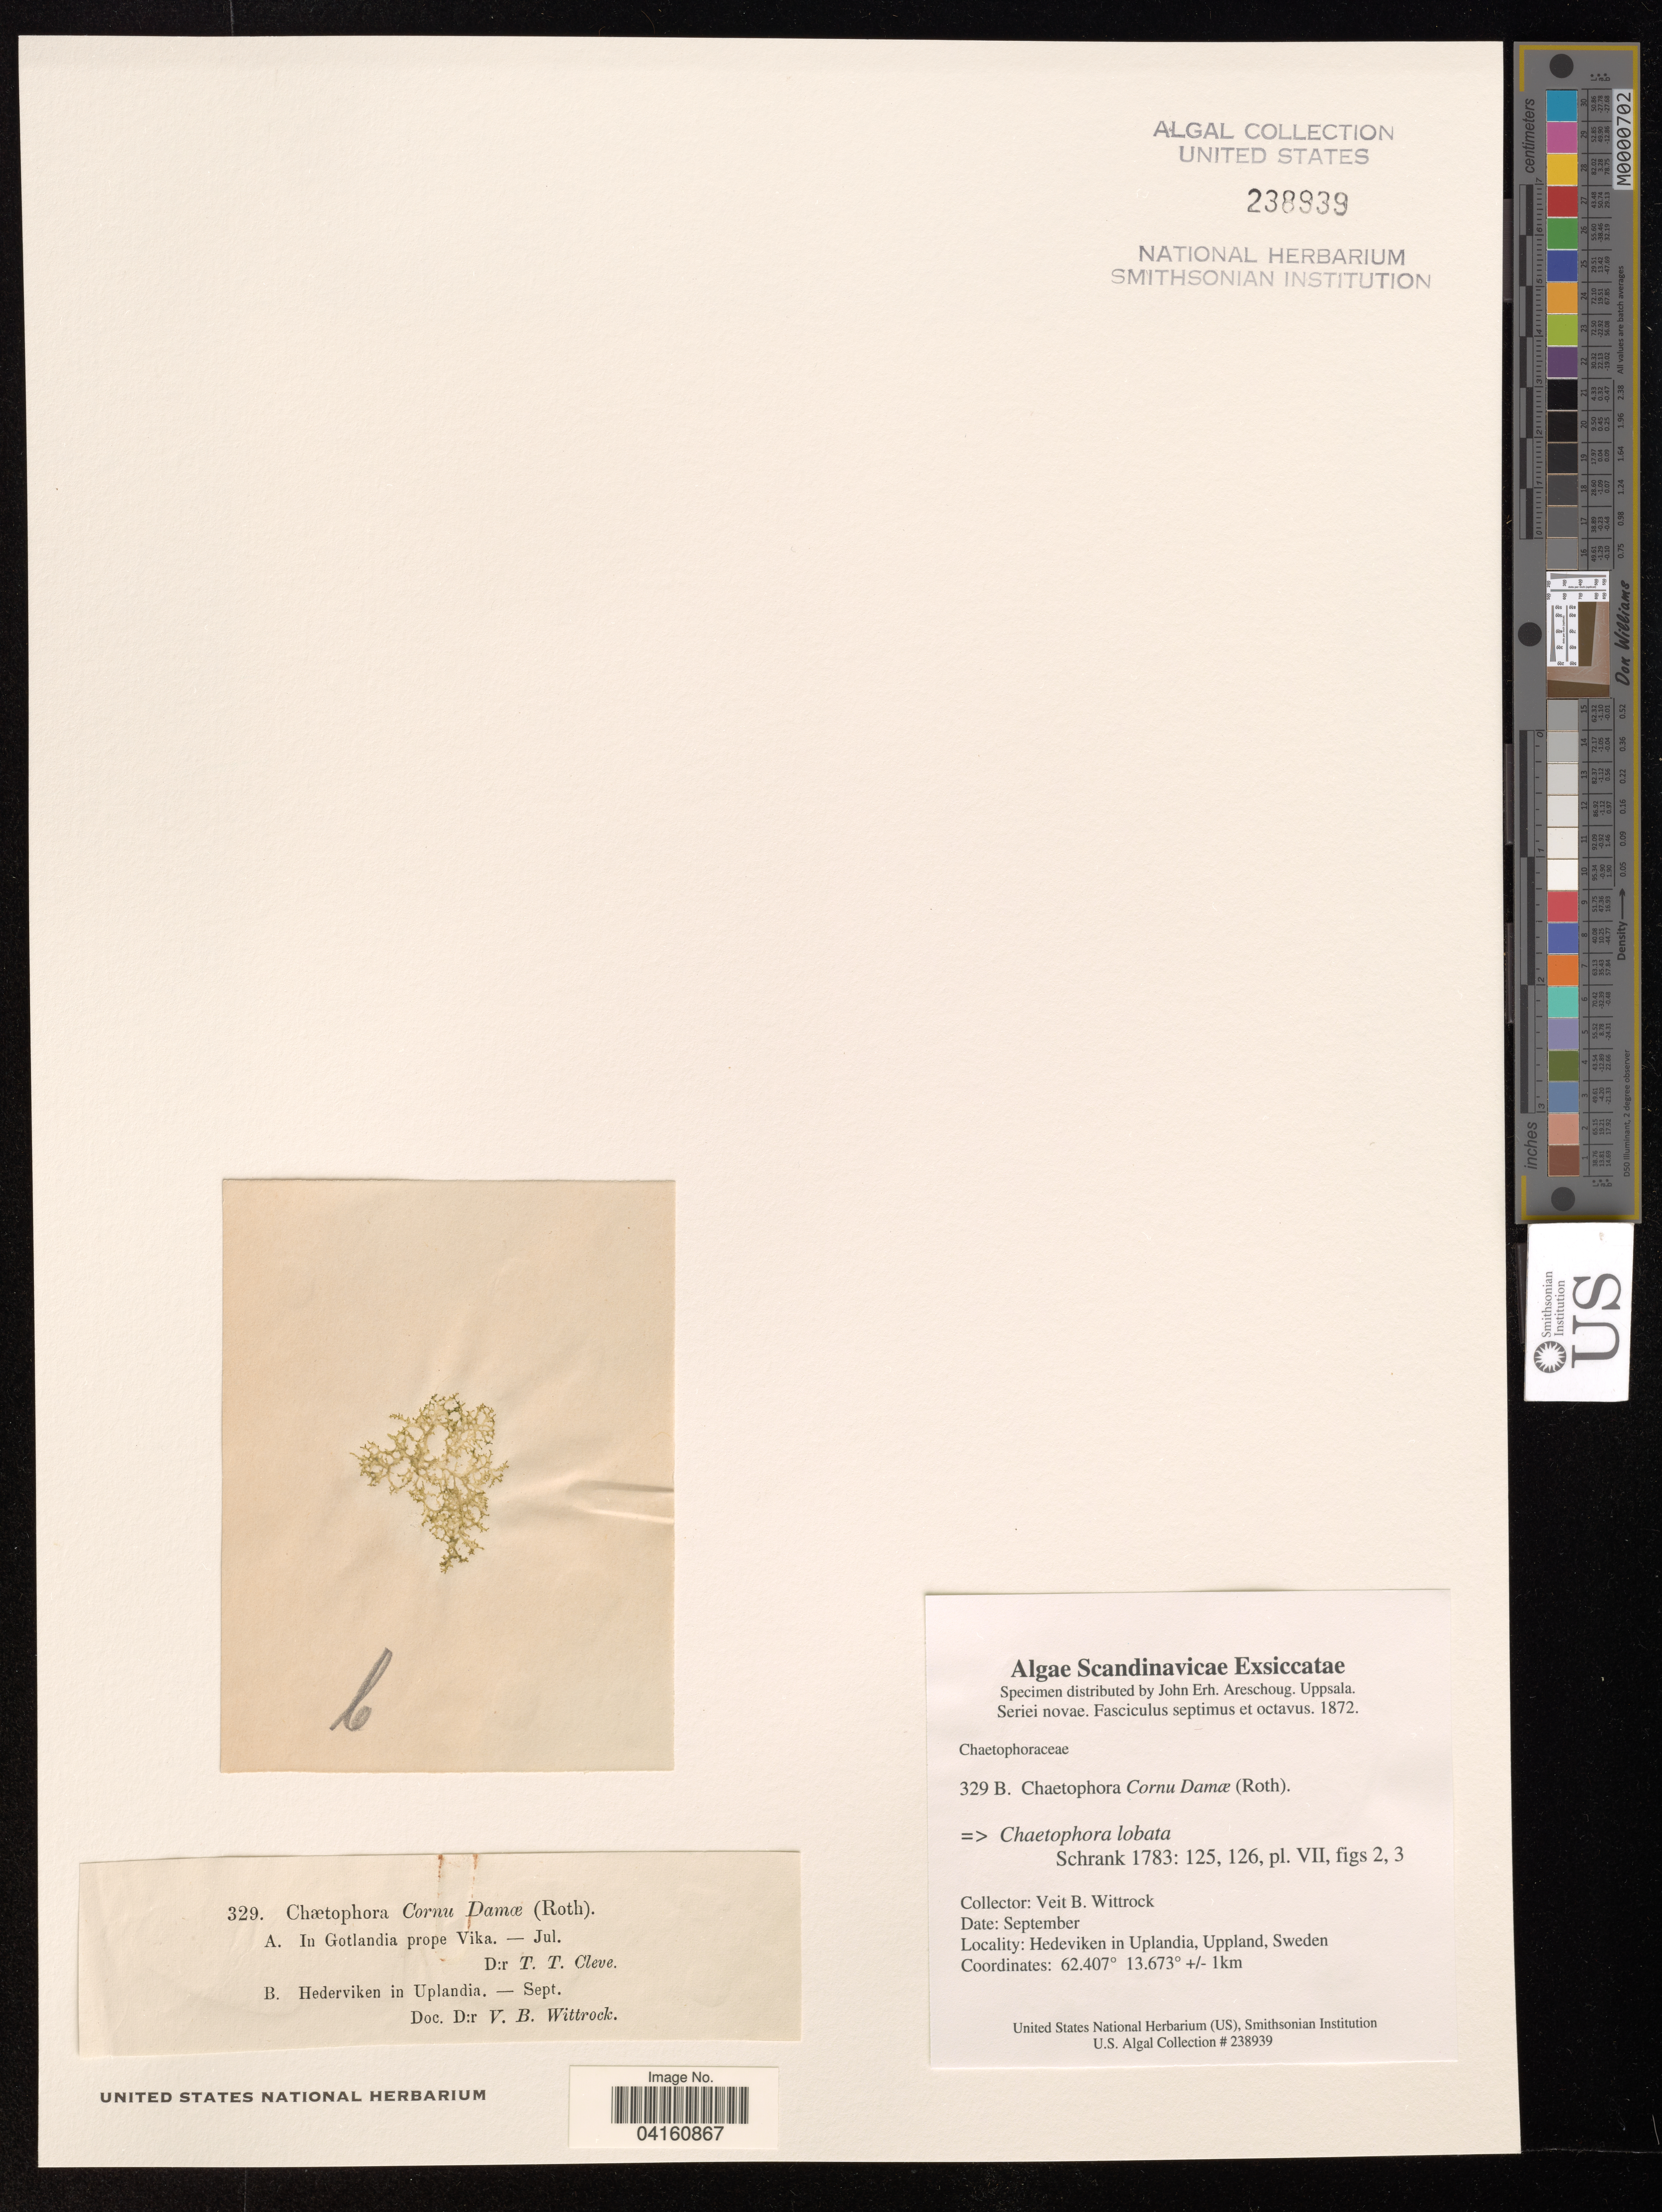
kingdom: Plantae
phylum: Tracheophyta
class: Magnoliopsida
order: Asterales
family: Asteraceae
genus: Chaetophora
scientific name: Chaetophora lobata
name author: Schrank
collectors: V. Wittrock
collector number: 329 B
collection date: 1872-09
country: Sweden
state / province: Uppland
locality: Hedeviken in Uplandia, Uppland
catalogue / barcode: US 238939